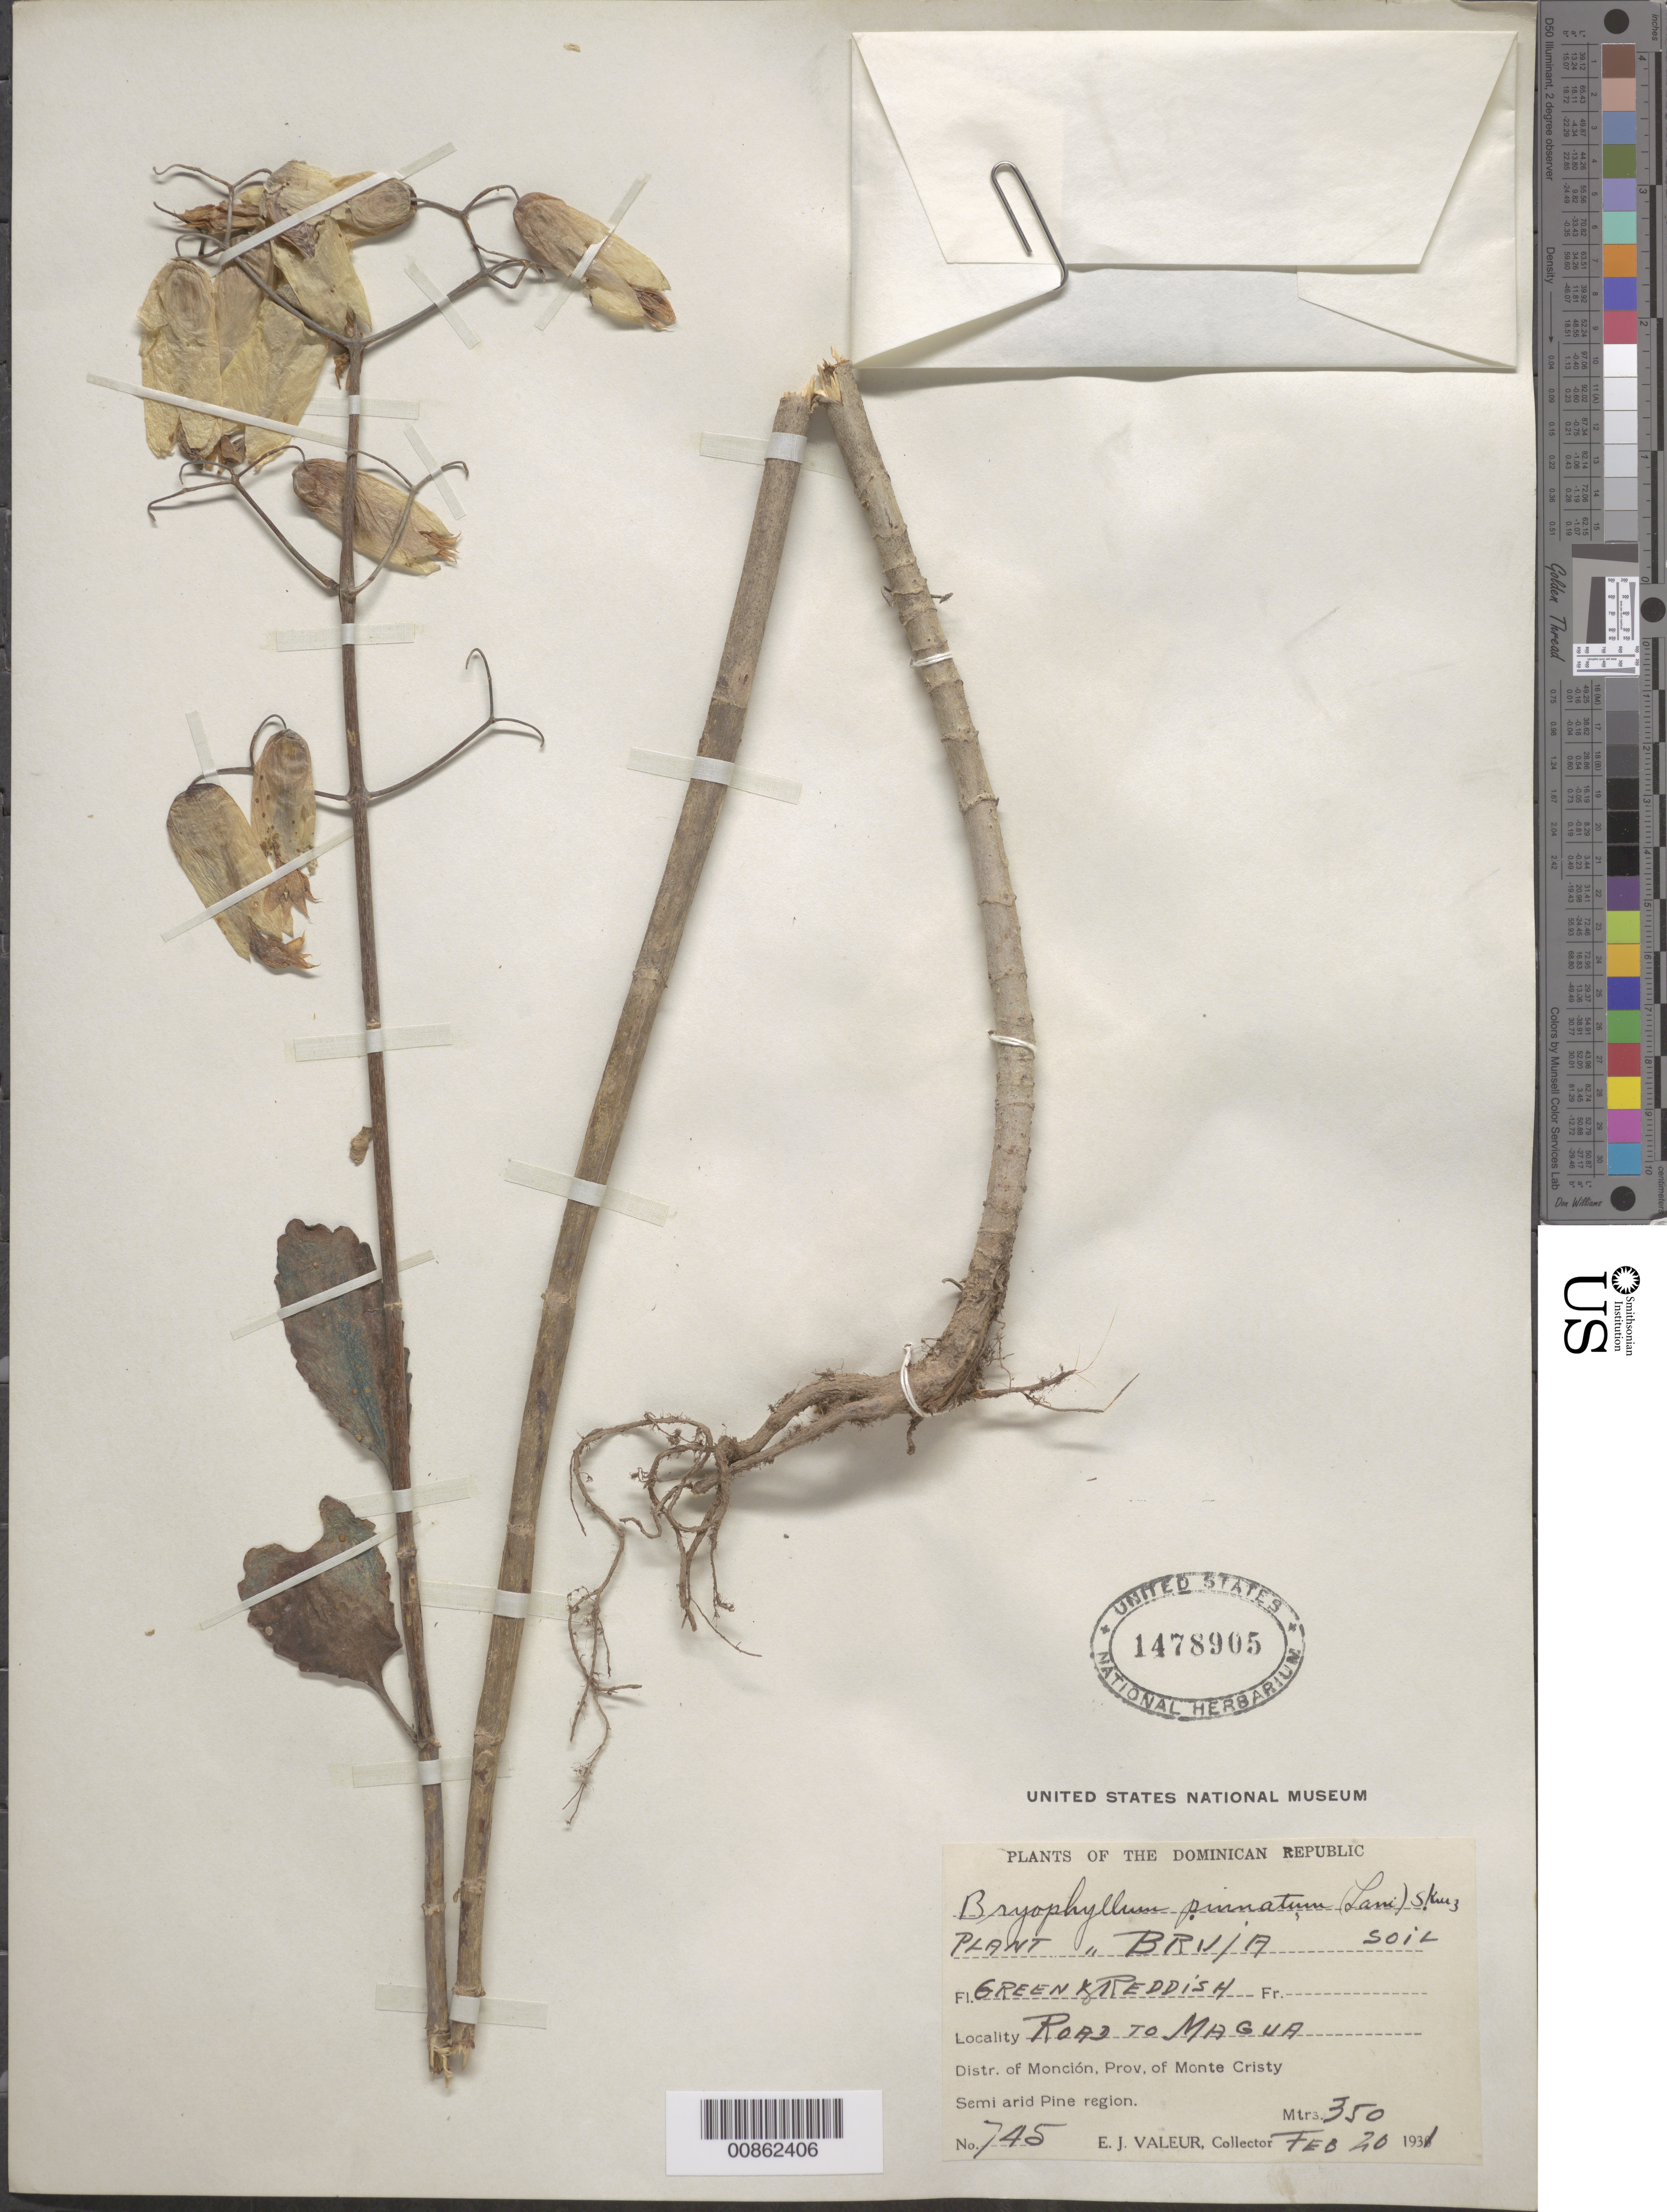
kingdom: Plantae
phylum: Tracheophyta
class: Magnoliopsida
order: Saxifragales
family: Crassulaceae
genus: Kalanchoe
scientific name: Kalanchoe pinnata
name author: (Lam.) Pers.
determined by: Strong, Mark T., (BOT), Smithsonian Institution - National Museum of Natural History (UNITED STATES)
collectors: E. Valeur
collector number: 745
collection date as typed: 20 Feb 1931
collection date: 1931-02-20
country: Dominican Republic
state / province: Monte Cristi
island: Hispaniola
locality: Road to Magua. Distr. of Monción.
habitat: Soil. Semi arid Pine region.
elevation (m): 350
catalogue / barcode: US 1478905